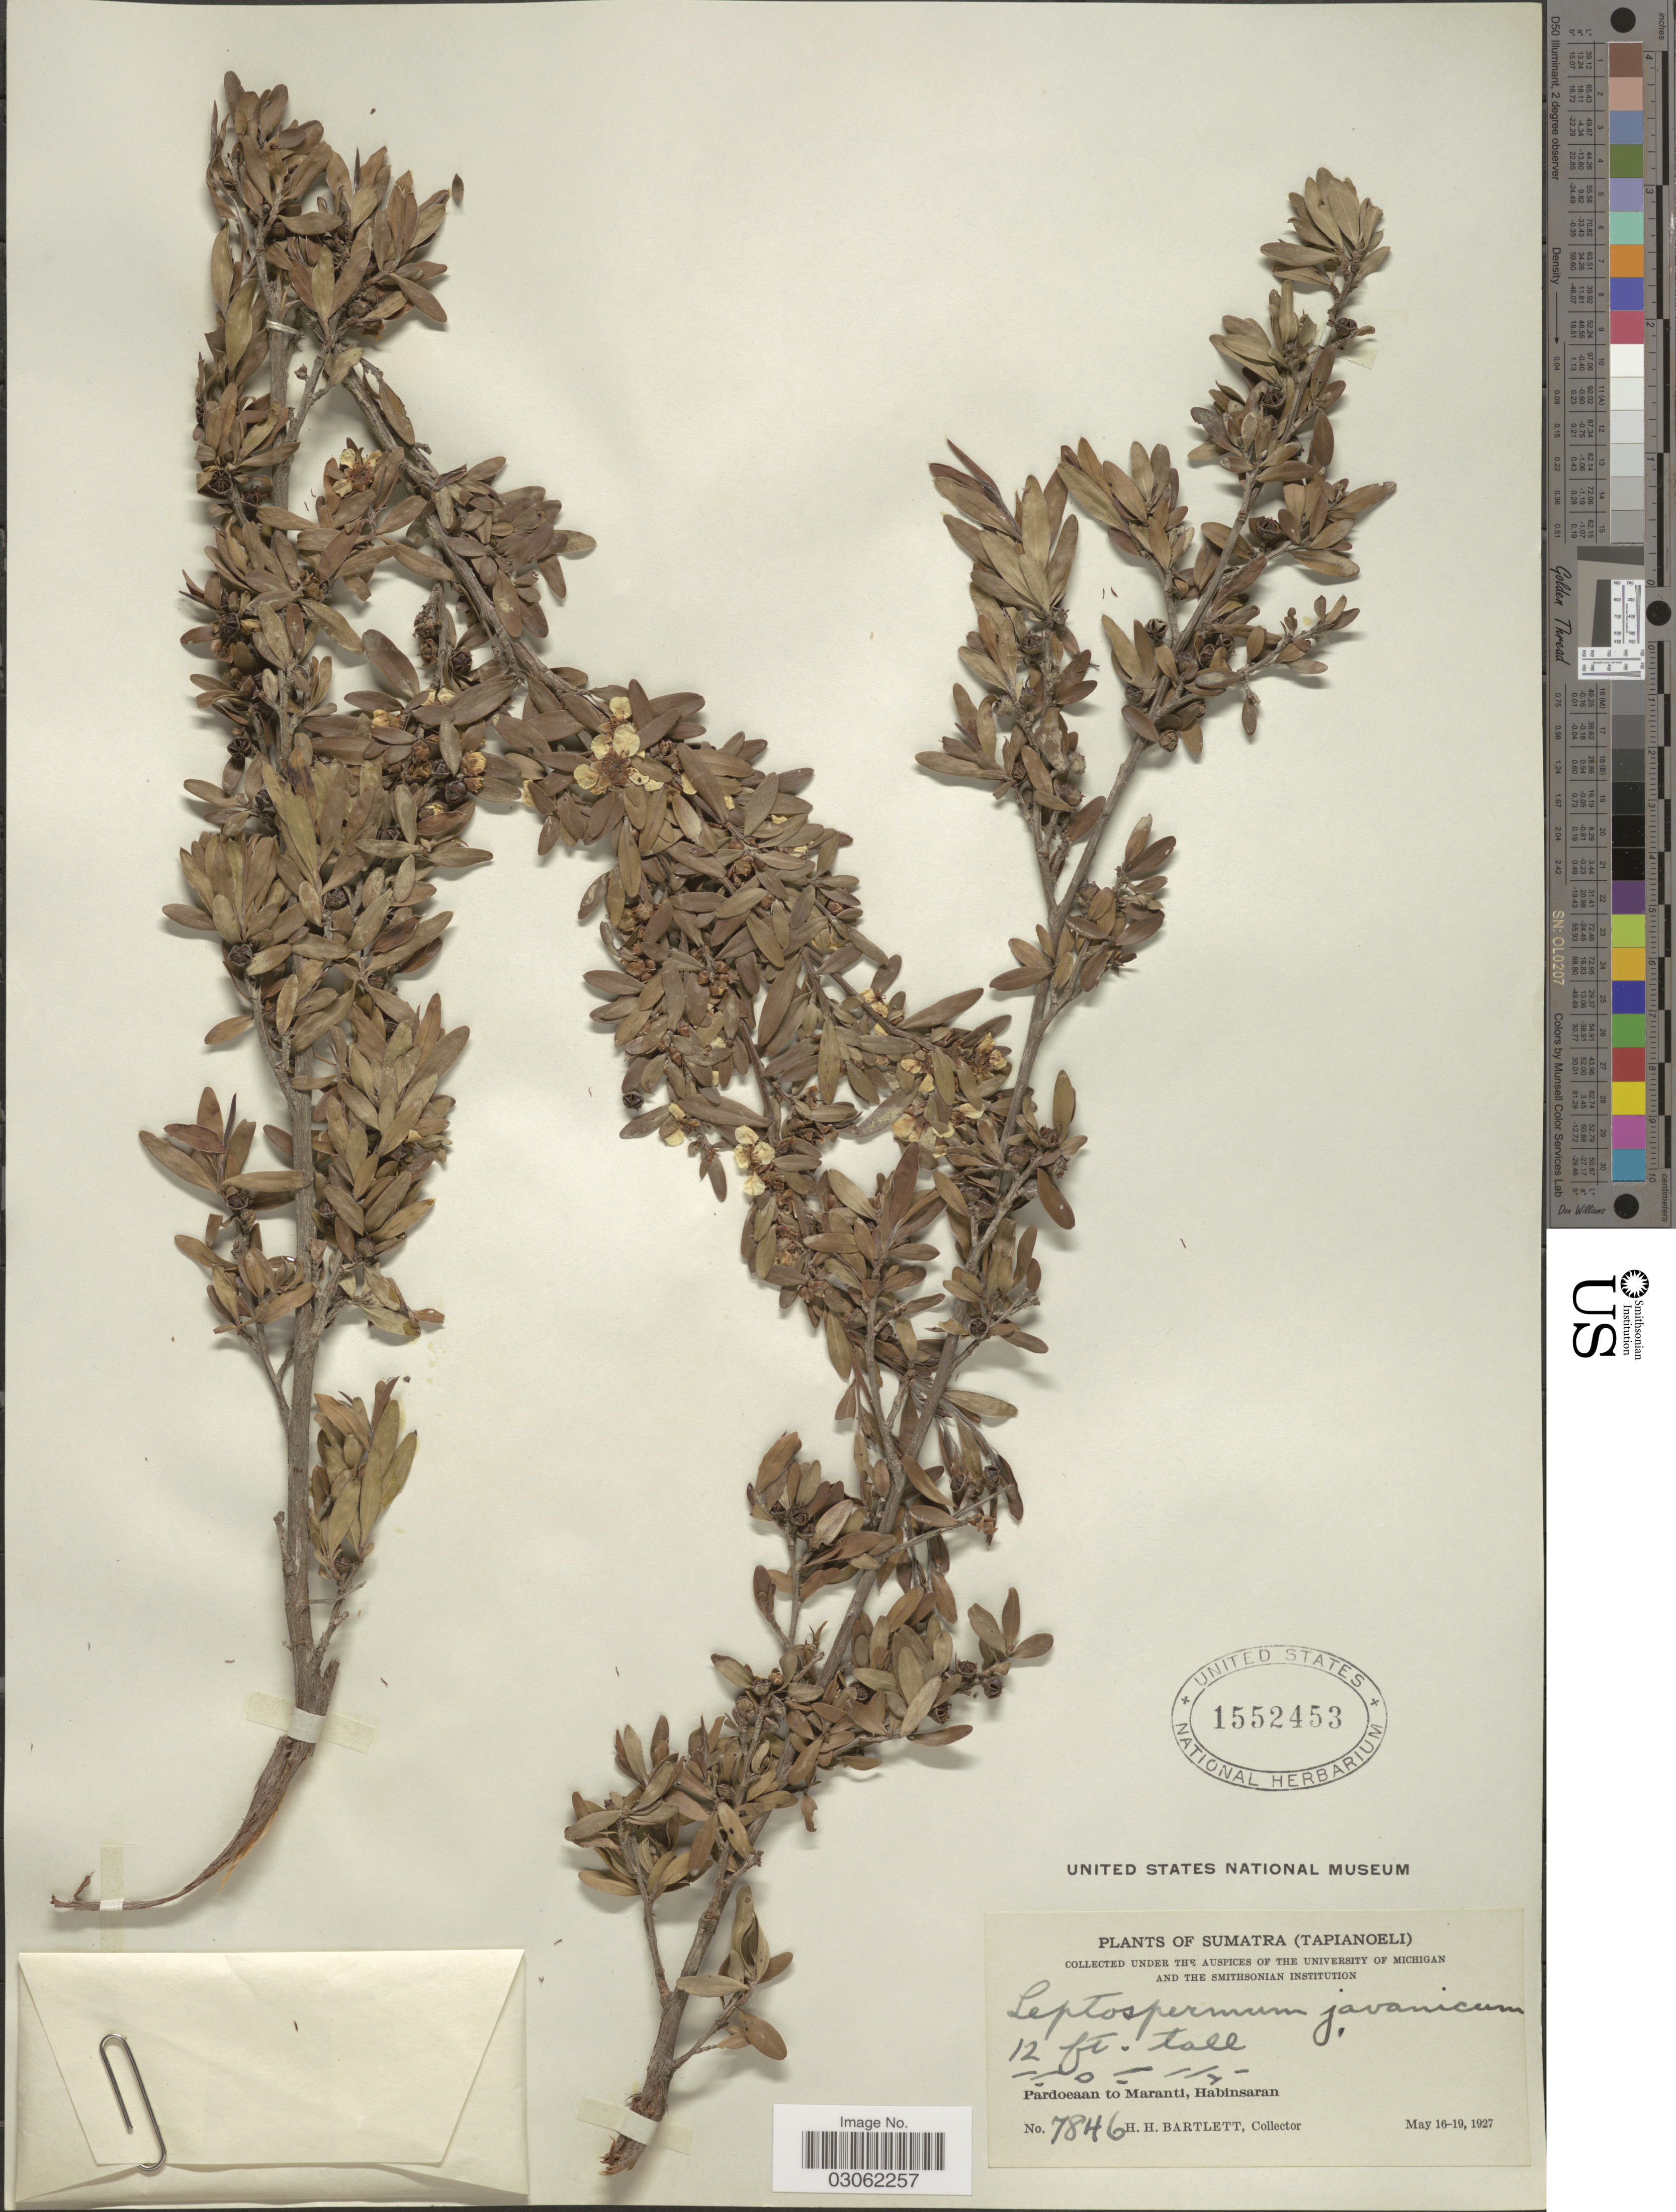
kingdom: Plantae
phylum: Tracheophyta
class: Magnoliopsida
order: Myrtales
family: Myrtaceae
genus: Leptospermum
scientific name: Leptospermum javanicum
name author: Blume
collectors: H. H. Bartlett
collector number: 7846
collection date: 1927-05-16/1927-05-19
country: Indonesia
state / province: Sumatra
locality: Tapianoeli. Pardoeaan to Maranti, Habinsaran.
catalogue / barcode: US 1552453